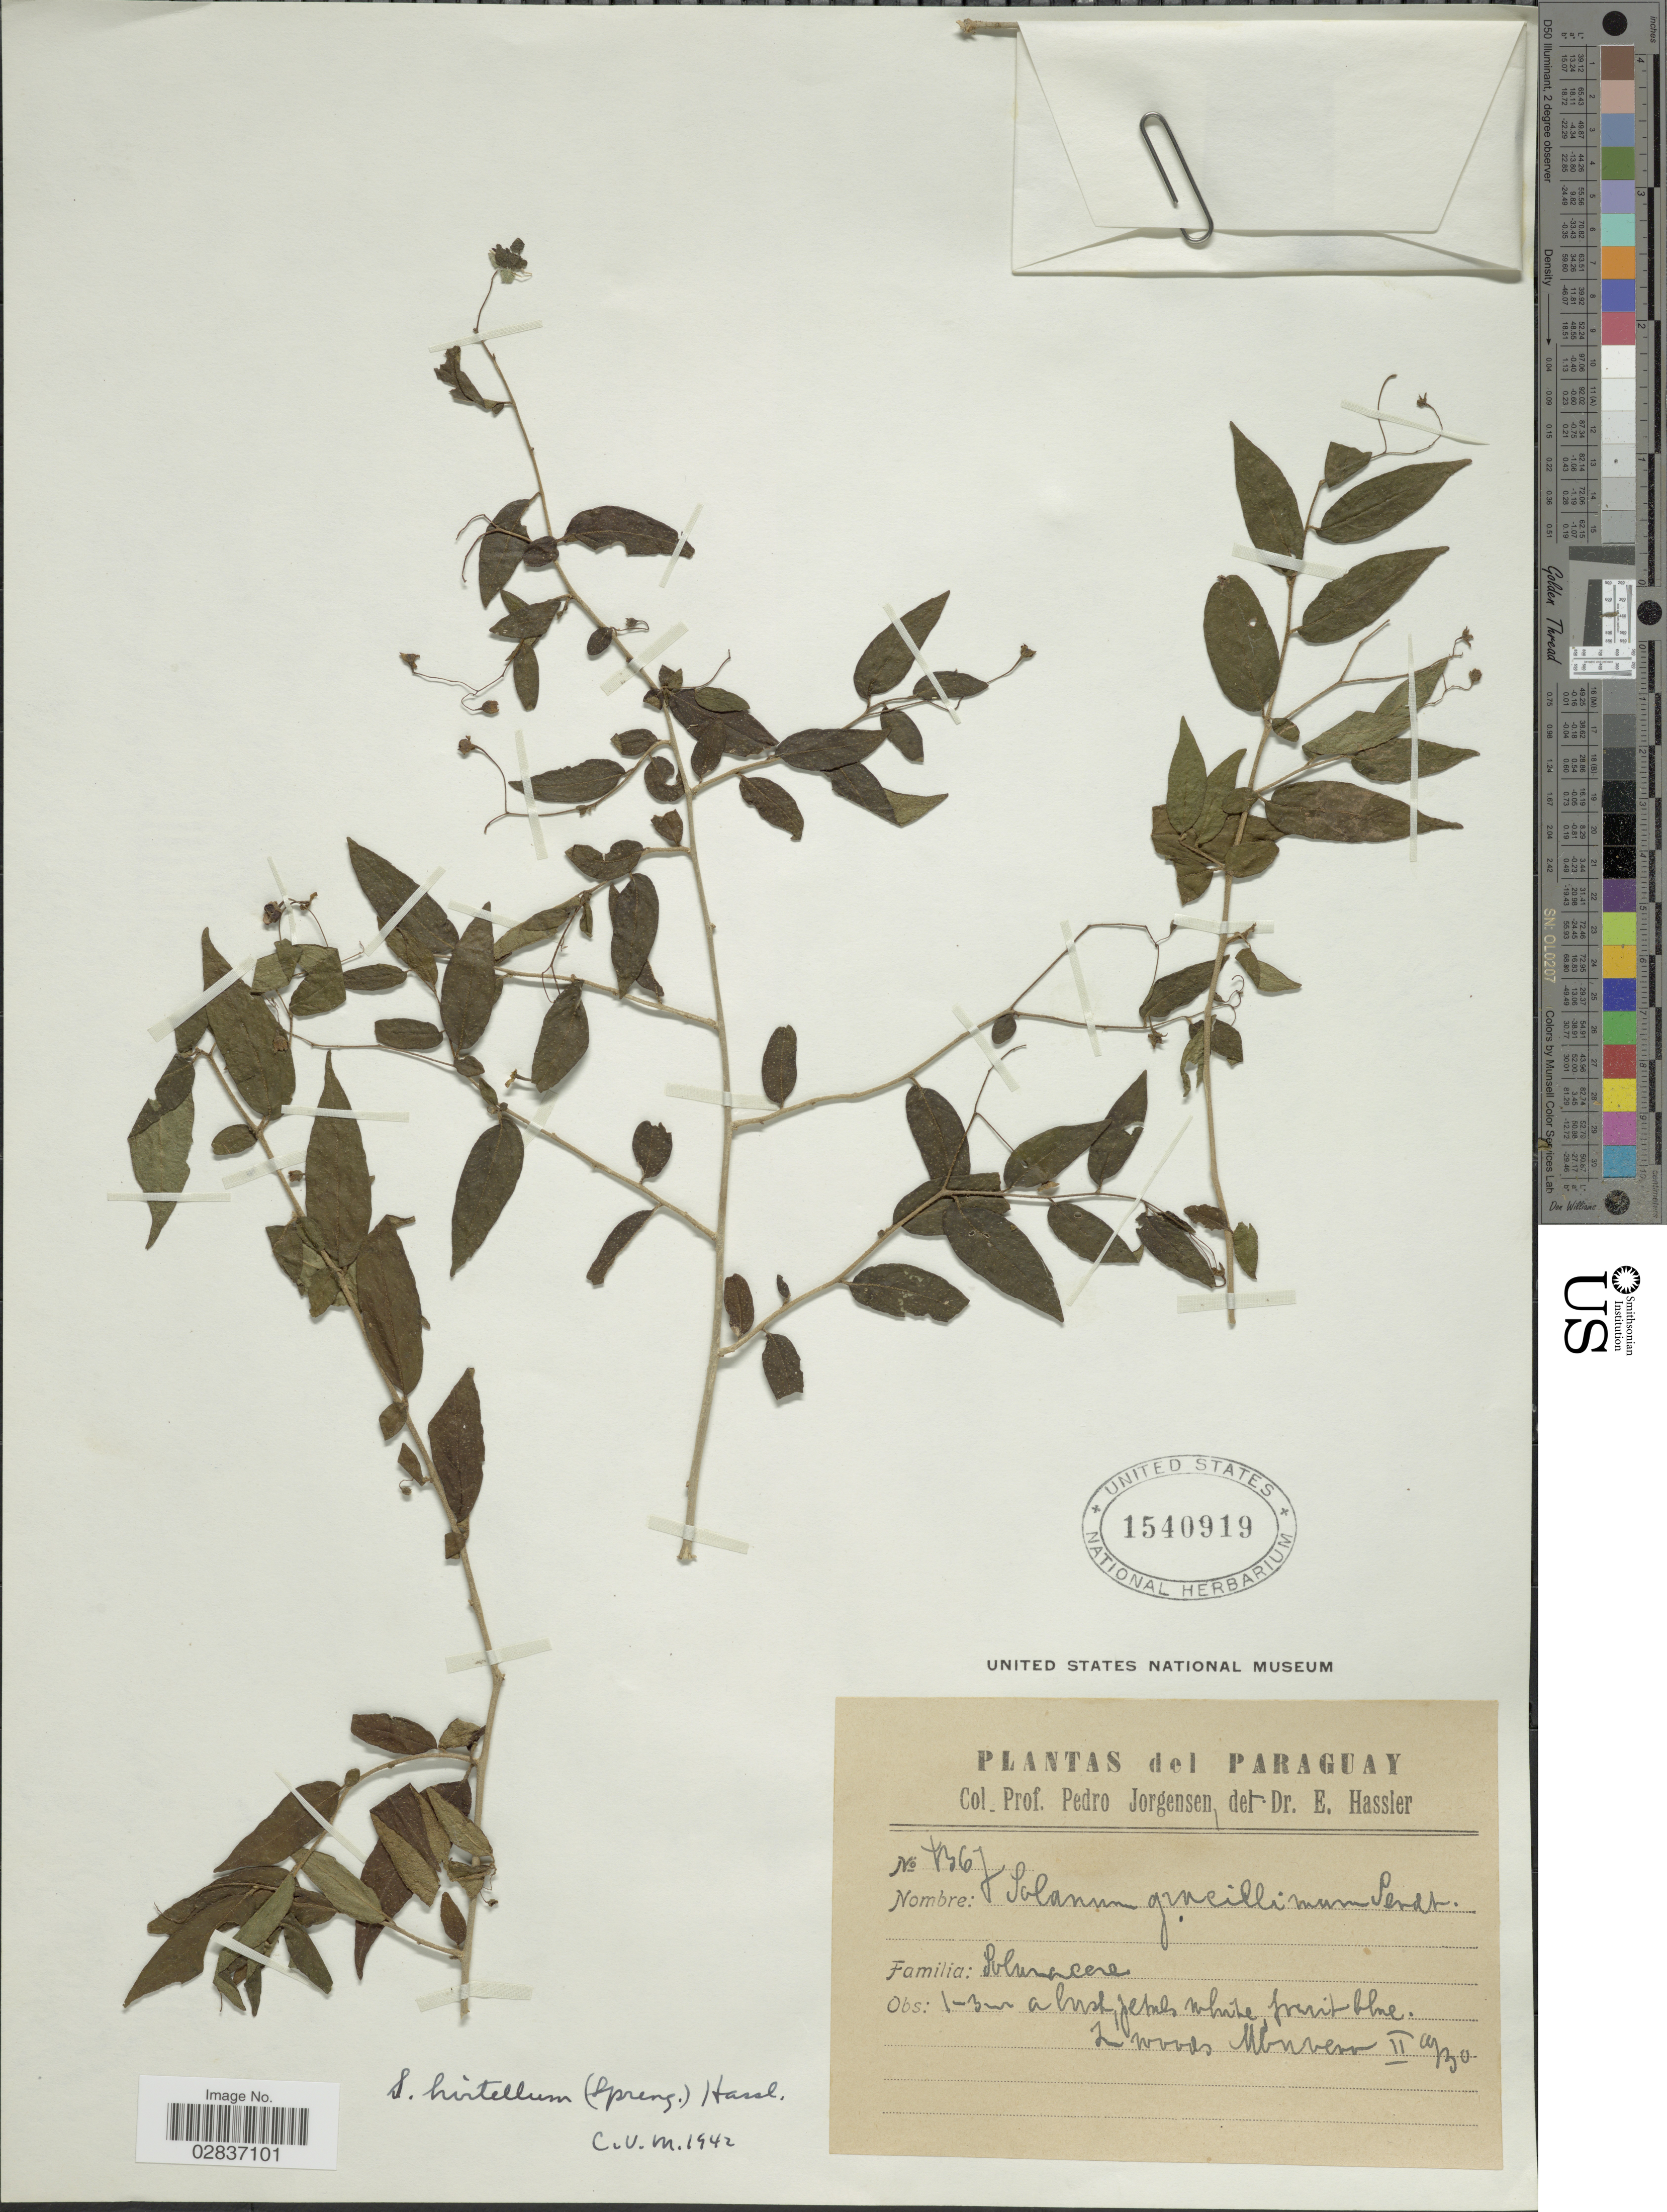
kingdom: Plantae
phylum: Tracheophyta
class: Magnoliopsida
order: Solanales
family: Solanaceae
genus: Solanum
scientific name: Solanum gracillimum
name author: Sendtn.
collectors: P. Jörgensen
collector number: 1367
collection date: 1930-02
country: Paraguay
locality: In woods Menvoro [interpreted].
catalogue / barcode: US 1540919